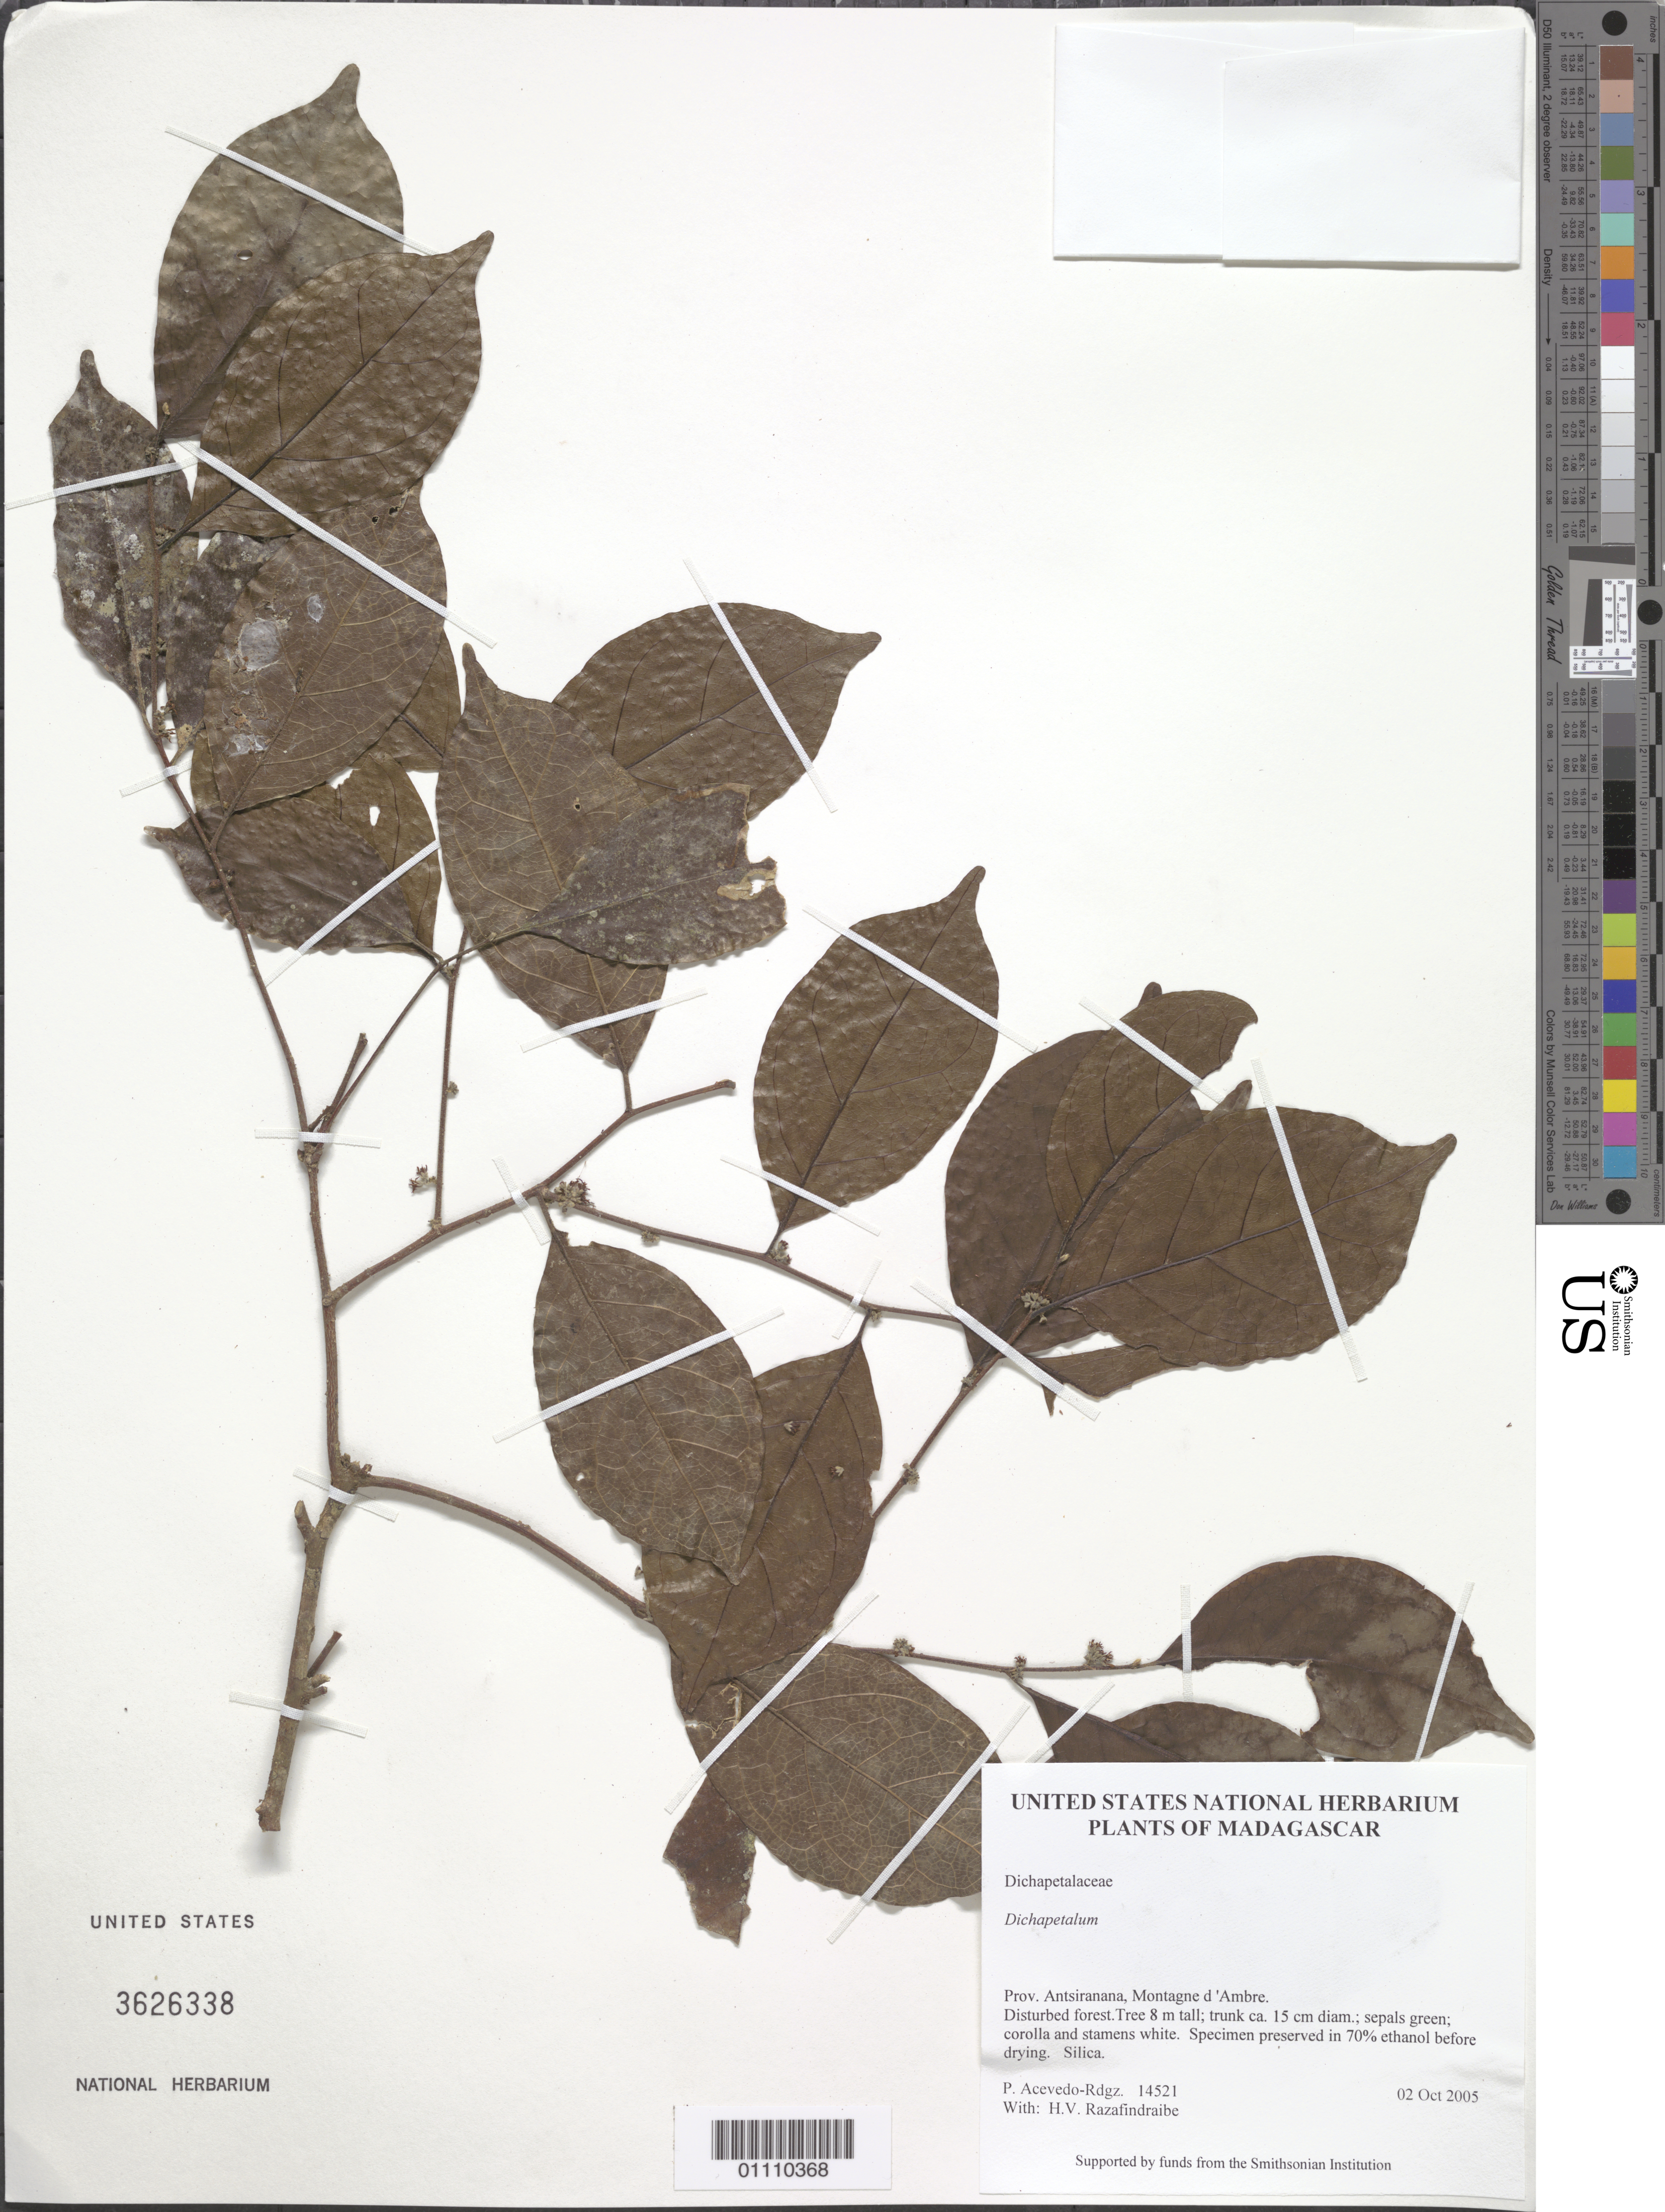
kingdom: Plantae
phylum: Tracheophyta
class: Magnoliopsida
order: Malpighiales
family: Dichapetalaceae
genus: Dichapetalum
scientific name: Dichapetalum sp.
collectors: P. Acevedo-Rodr. & H. Razafindraibe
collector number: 14521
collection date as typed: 02 Oct 2005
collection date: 2005-10-02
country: Madagascar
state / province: Diana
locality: Prov. Antsiranana, Montagne d 'Ambre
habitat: Disturbed forest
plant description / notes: US, MO, K, P, NY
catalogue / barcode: US 3626338